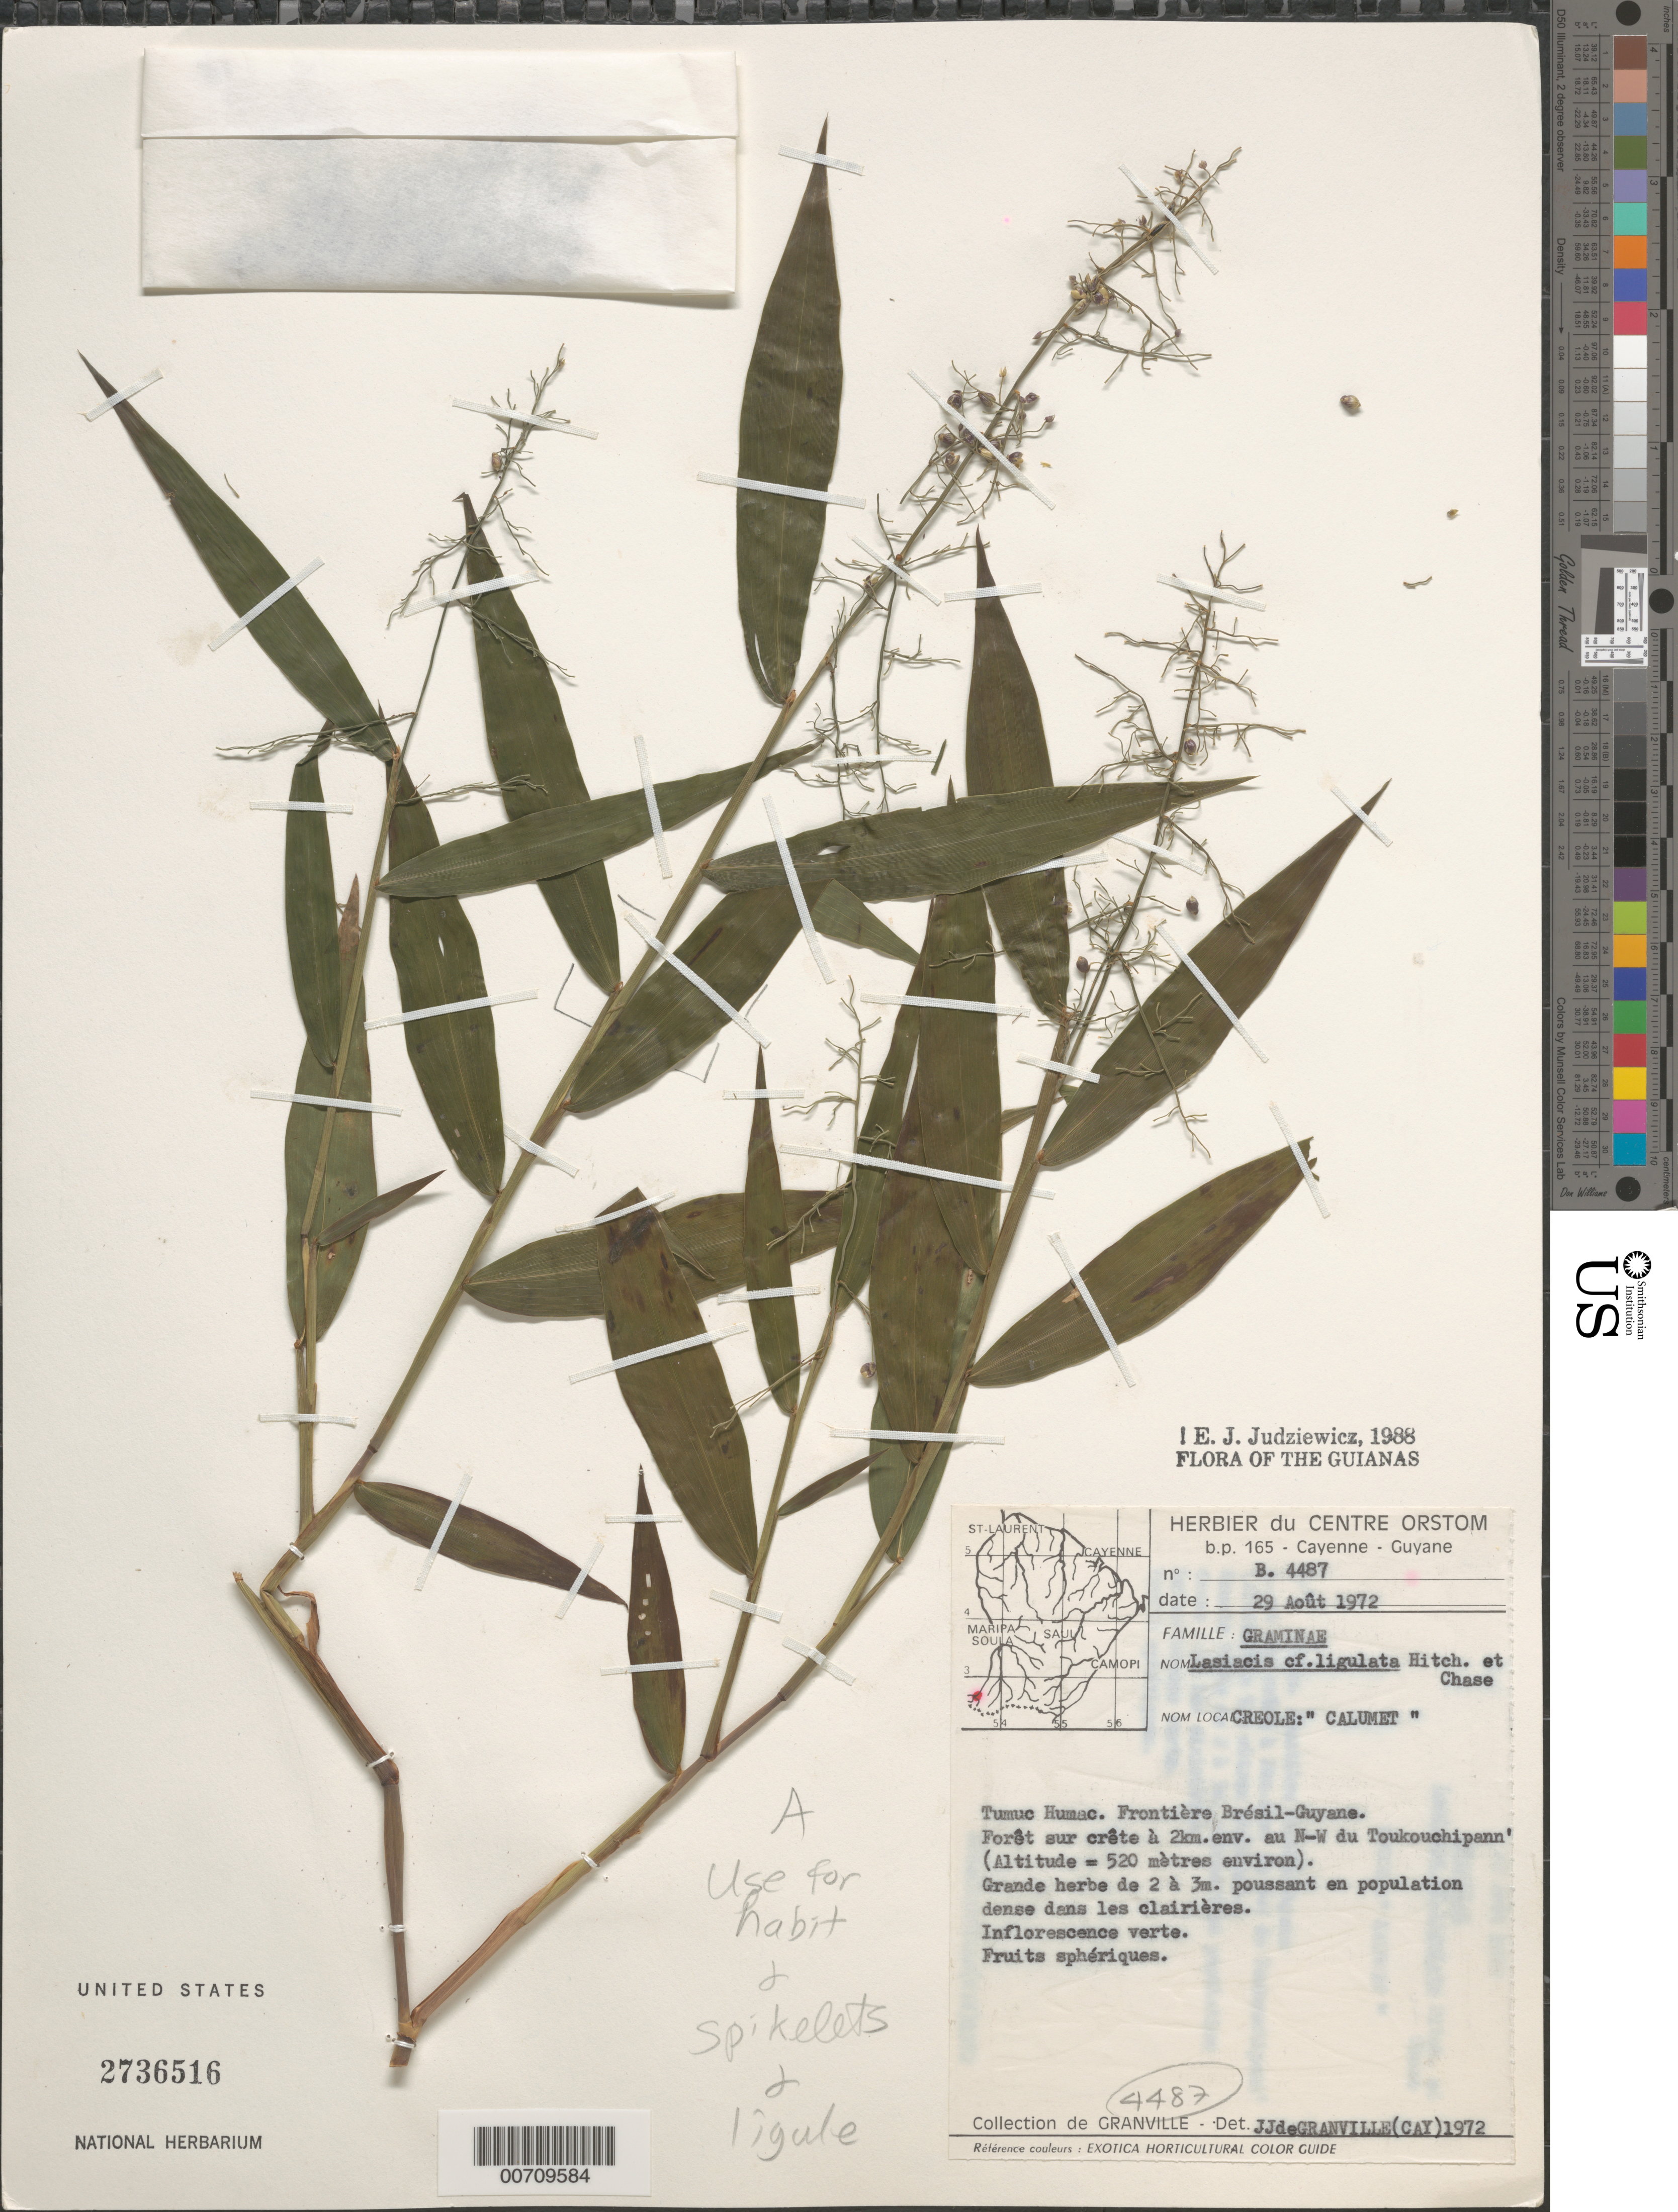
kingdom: Plantae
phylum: Tracheophyta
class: Liliopsida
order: Poales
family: Poaceae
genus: Lasiacis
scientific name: Lasiacis ligulata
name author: Hitchc. & Chase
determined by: Granville, J. J. de, (CAY), Institut de Recherche pour le Developpement (IRD) (FRENCH GUIANA)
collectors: J.-J. de Granville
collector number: B 4487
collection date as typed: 29-Aug-72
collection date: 1972-08-29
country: French Guiana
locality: Tumuc-Humac, Frontière Brésil-Guyane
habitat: Forêt sur crête à 2 km env. Au NW du Toukouchipann'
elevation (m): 520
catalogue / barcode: US 2736516